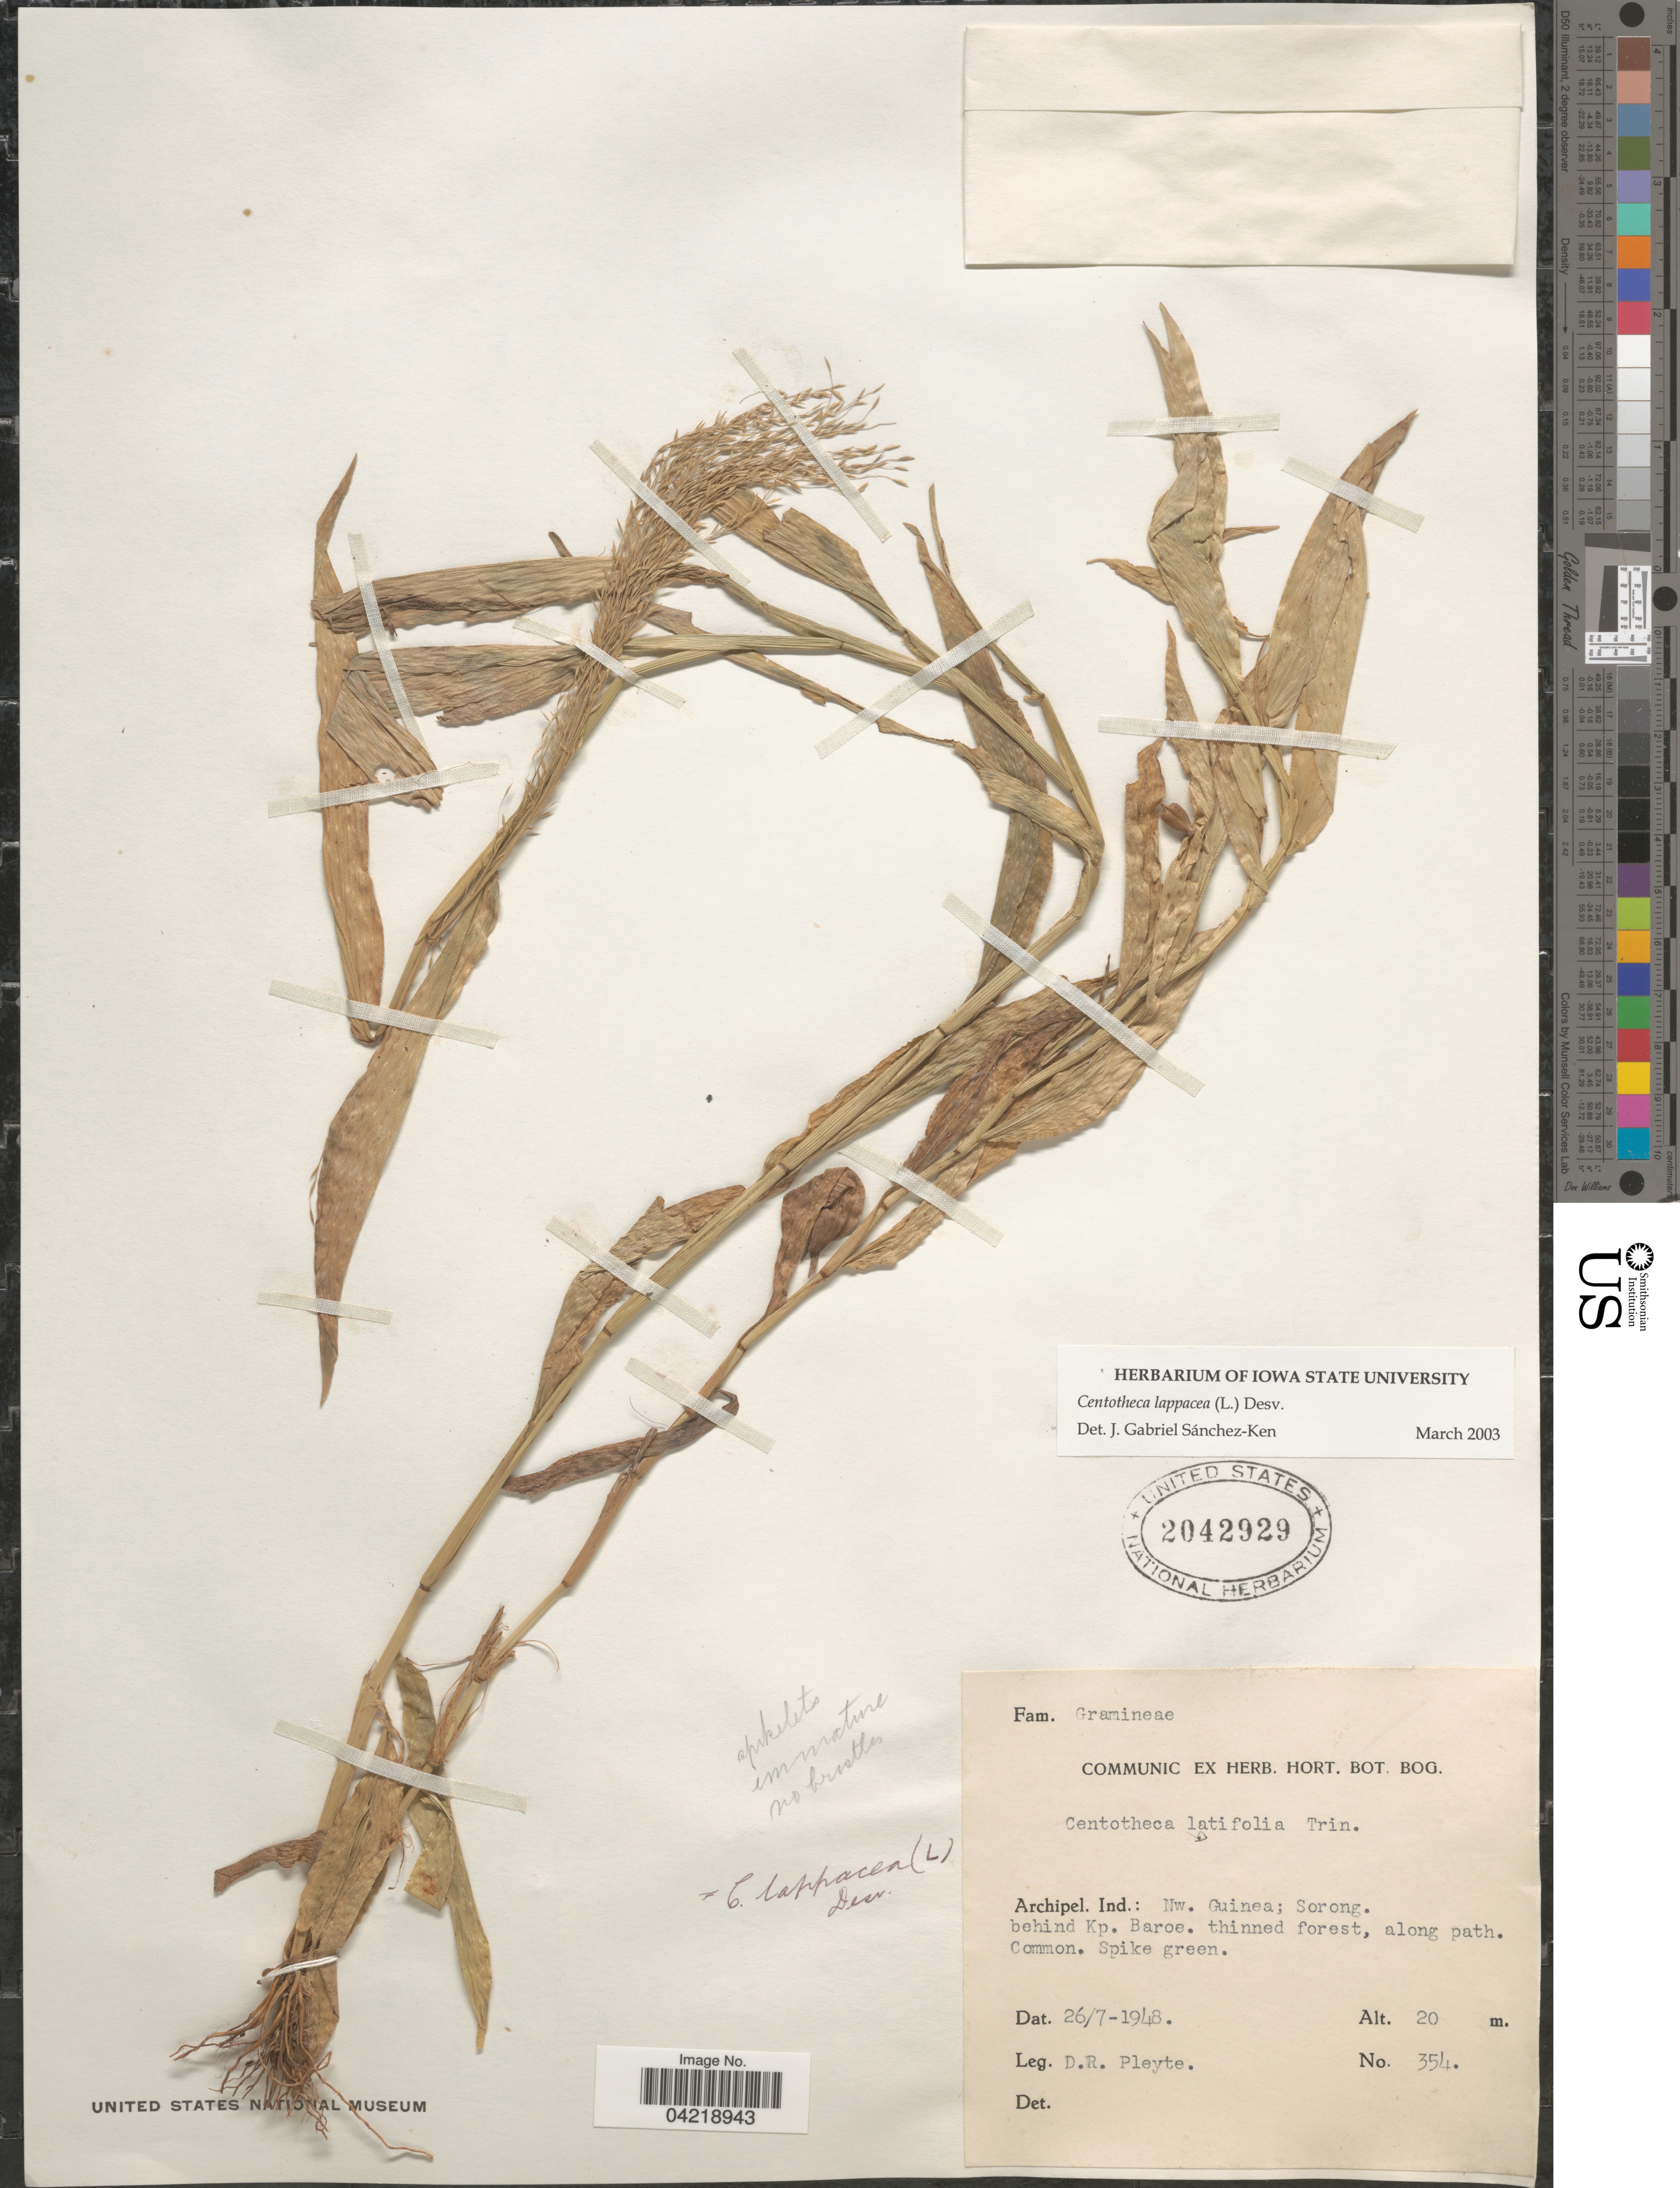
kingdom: Plantae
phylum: Tracheophyta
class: Liliopsida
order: Poales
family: Poaceae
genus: Centotheca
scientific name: Centotheca lappacea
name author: (L.) Desv.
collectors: D. Pleyte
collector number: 354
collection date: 1948-07-26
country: Indonesia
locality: Archipel. Ind.: Nw. Guinea; Sorong. Behind Kp.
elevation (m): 20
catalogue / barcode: US 2042929